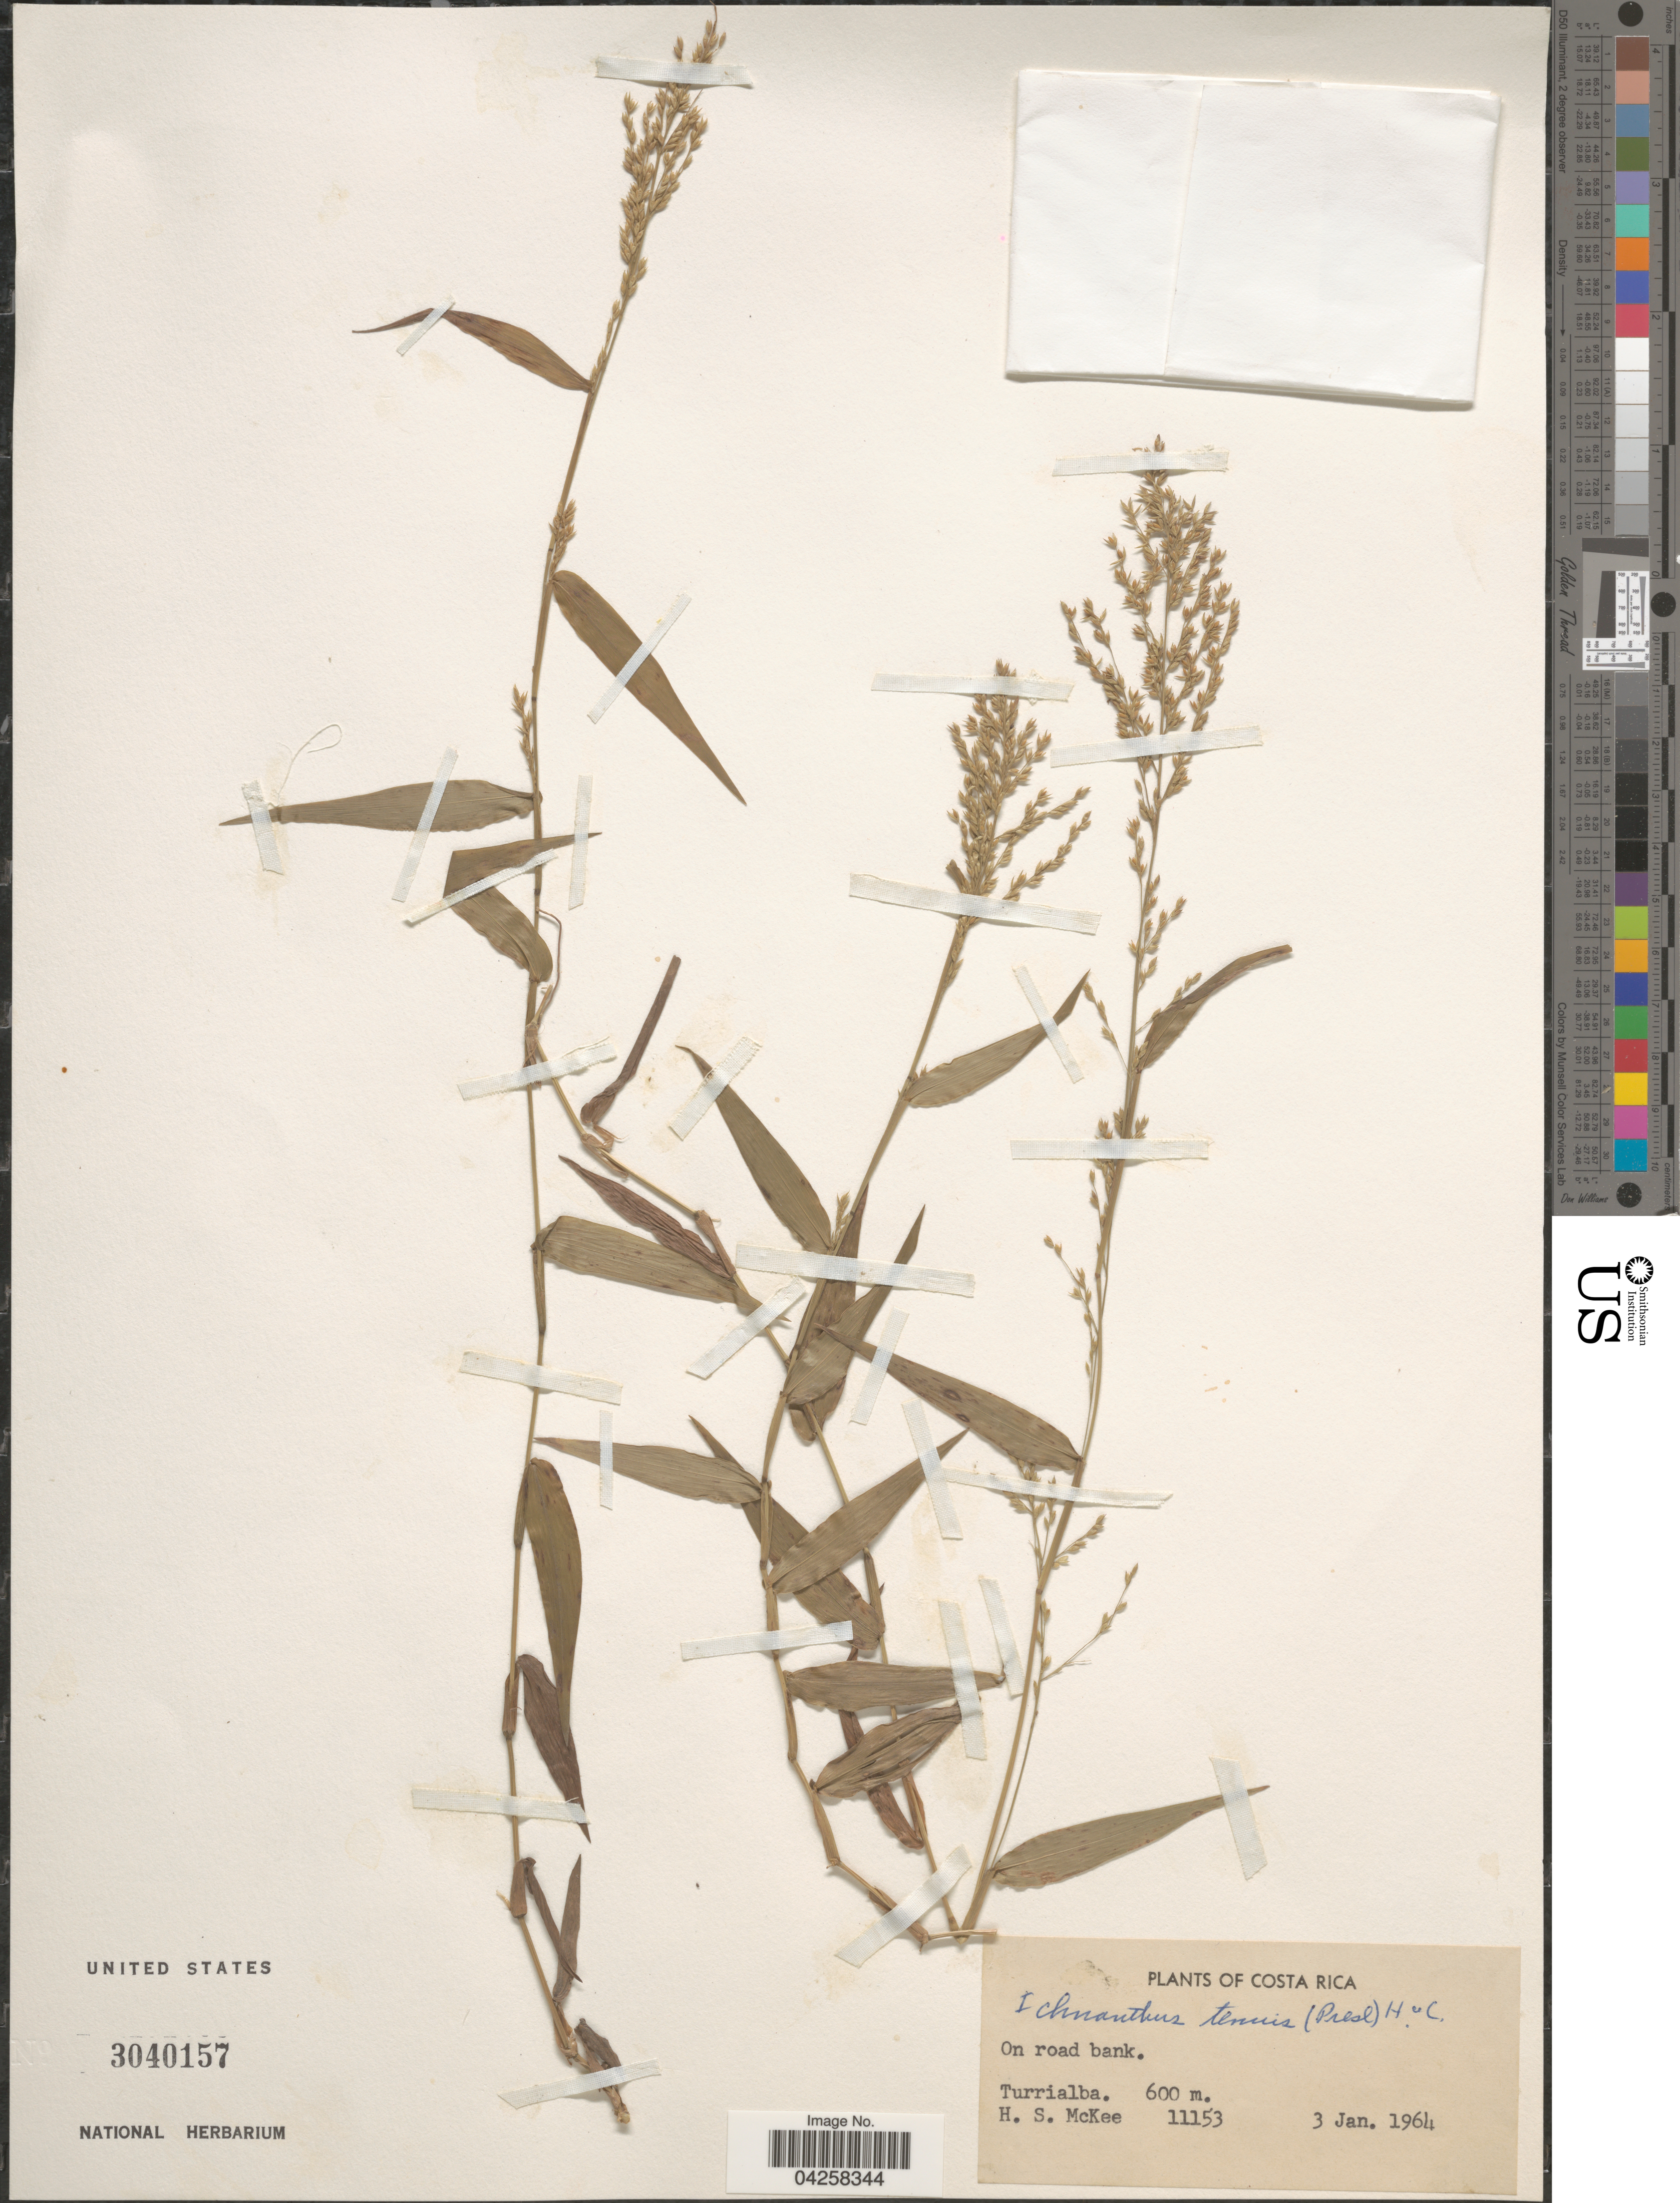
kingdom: Plantae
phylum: Tracheophyta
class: Liliopsida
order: Poales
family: Poaceae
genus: Ichnanthus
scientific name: Ichnanthus tenuis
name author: (J. Presl) Hitchc. & Chase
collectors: H. S. McKee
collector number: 11153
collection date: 1964-01-03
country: Costa Rica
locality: Turrialba.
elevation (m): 600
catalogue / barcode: US 3040157